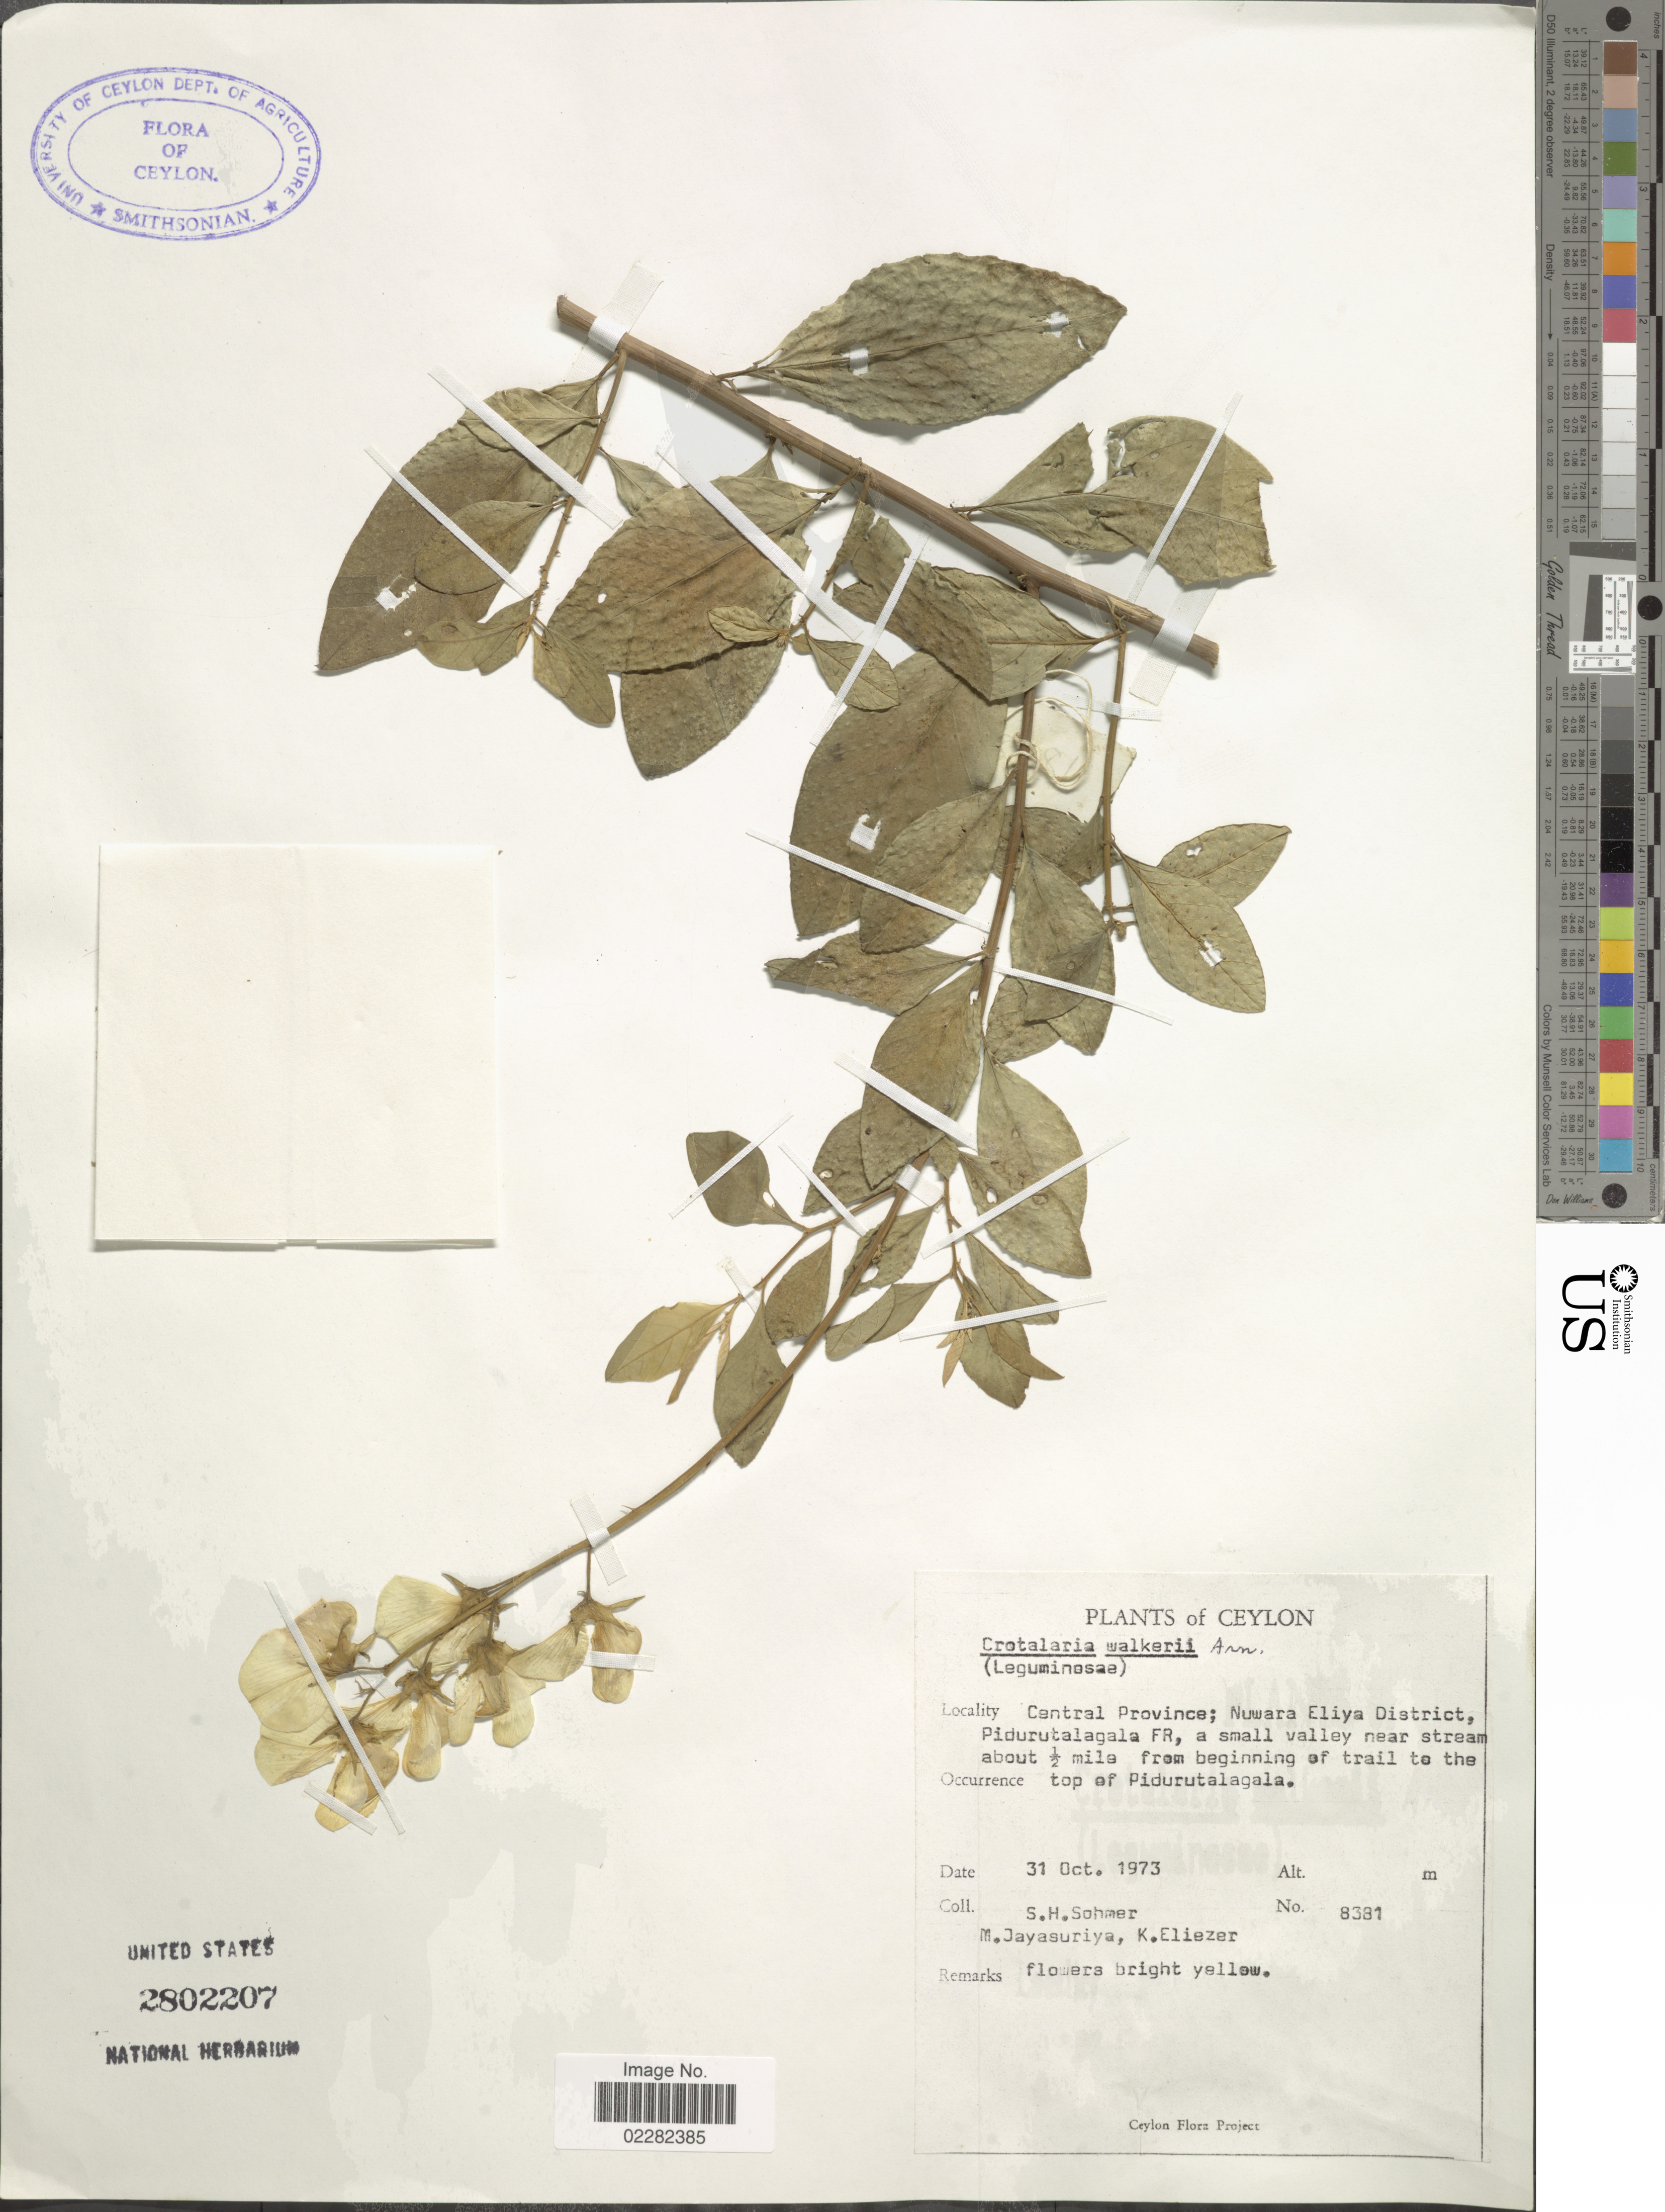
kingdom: Plantae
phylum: Tracheophyta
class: Magnoliopsida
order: Fabales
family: Fabaceae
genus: Crotalaria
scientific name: Crotalaria walkeri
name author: Arn.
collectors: S. H. Sohmer, M. Jayasuriya & K. Eliezer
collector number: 8381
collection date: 1973-10-31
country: Sri Lanka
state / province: Central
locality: Ceylon, Nuwara Eliya District Piduratalagala FR, a small valley near stream about 1/2 mile from beginning of trail to the top of Pidurutalagala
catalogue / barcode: US 2802207